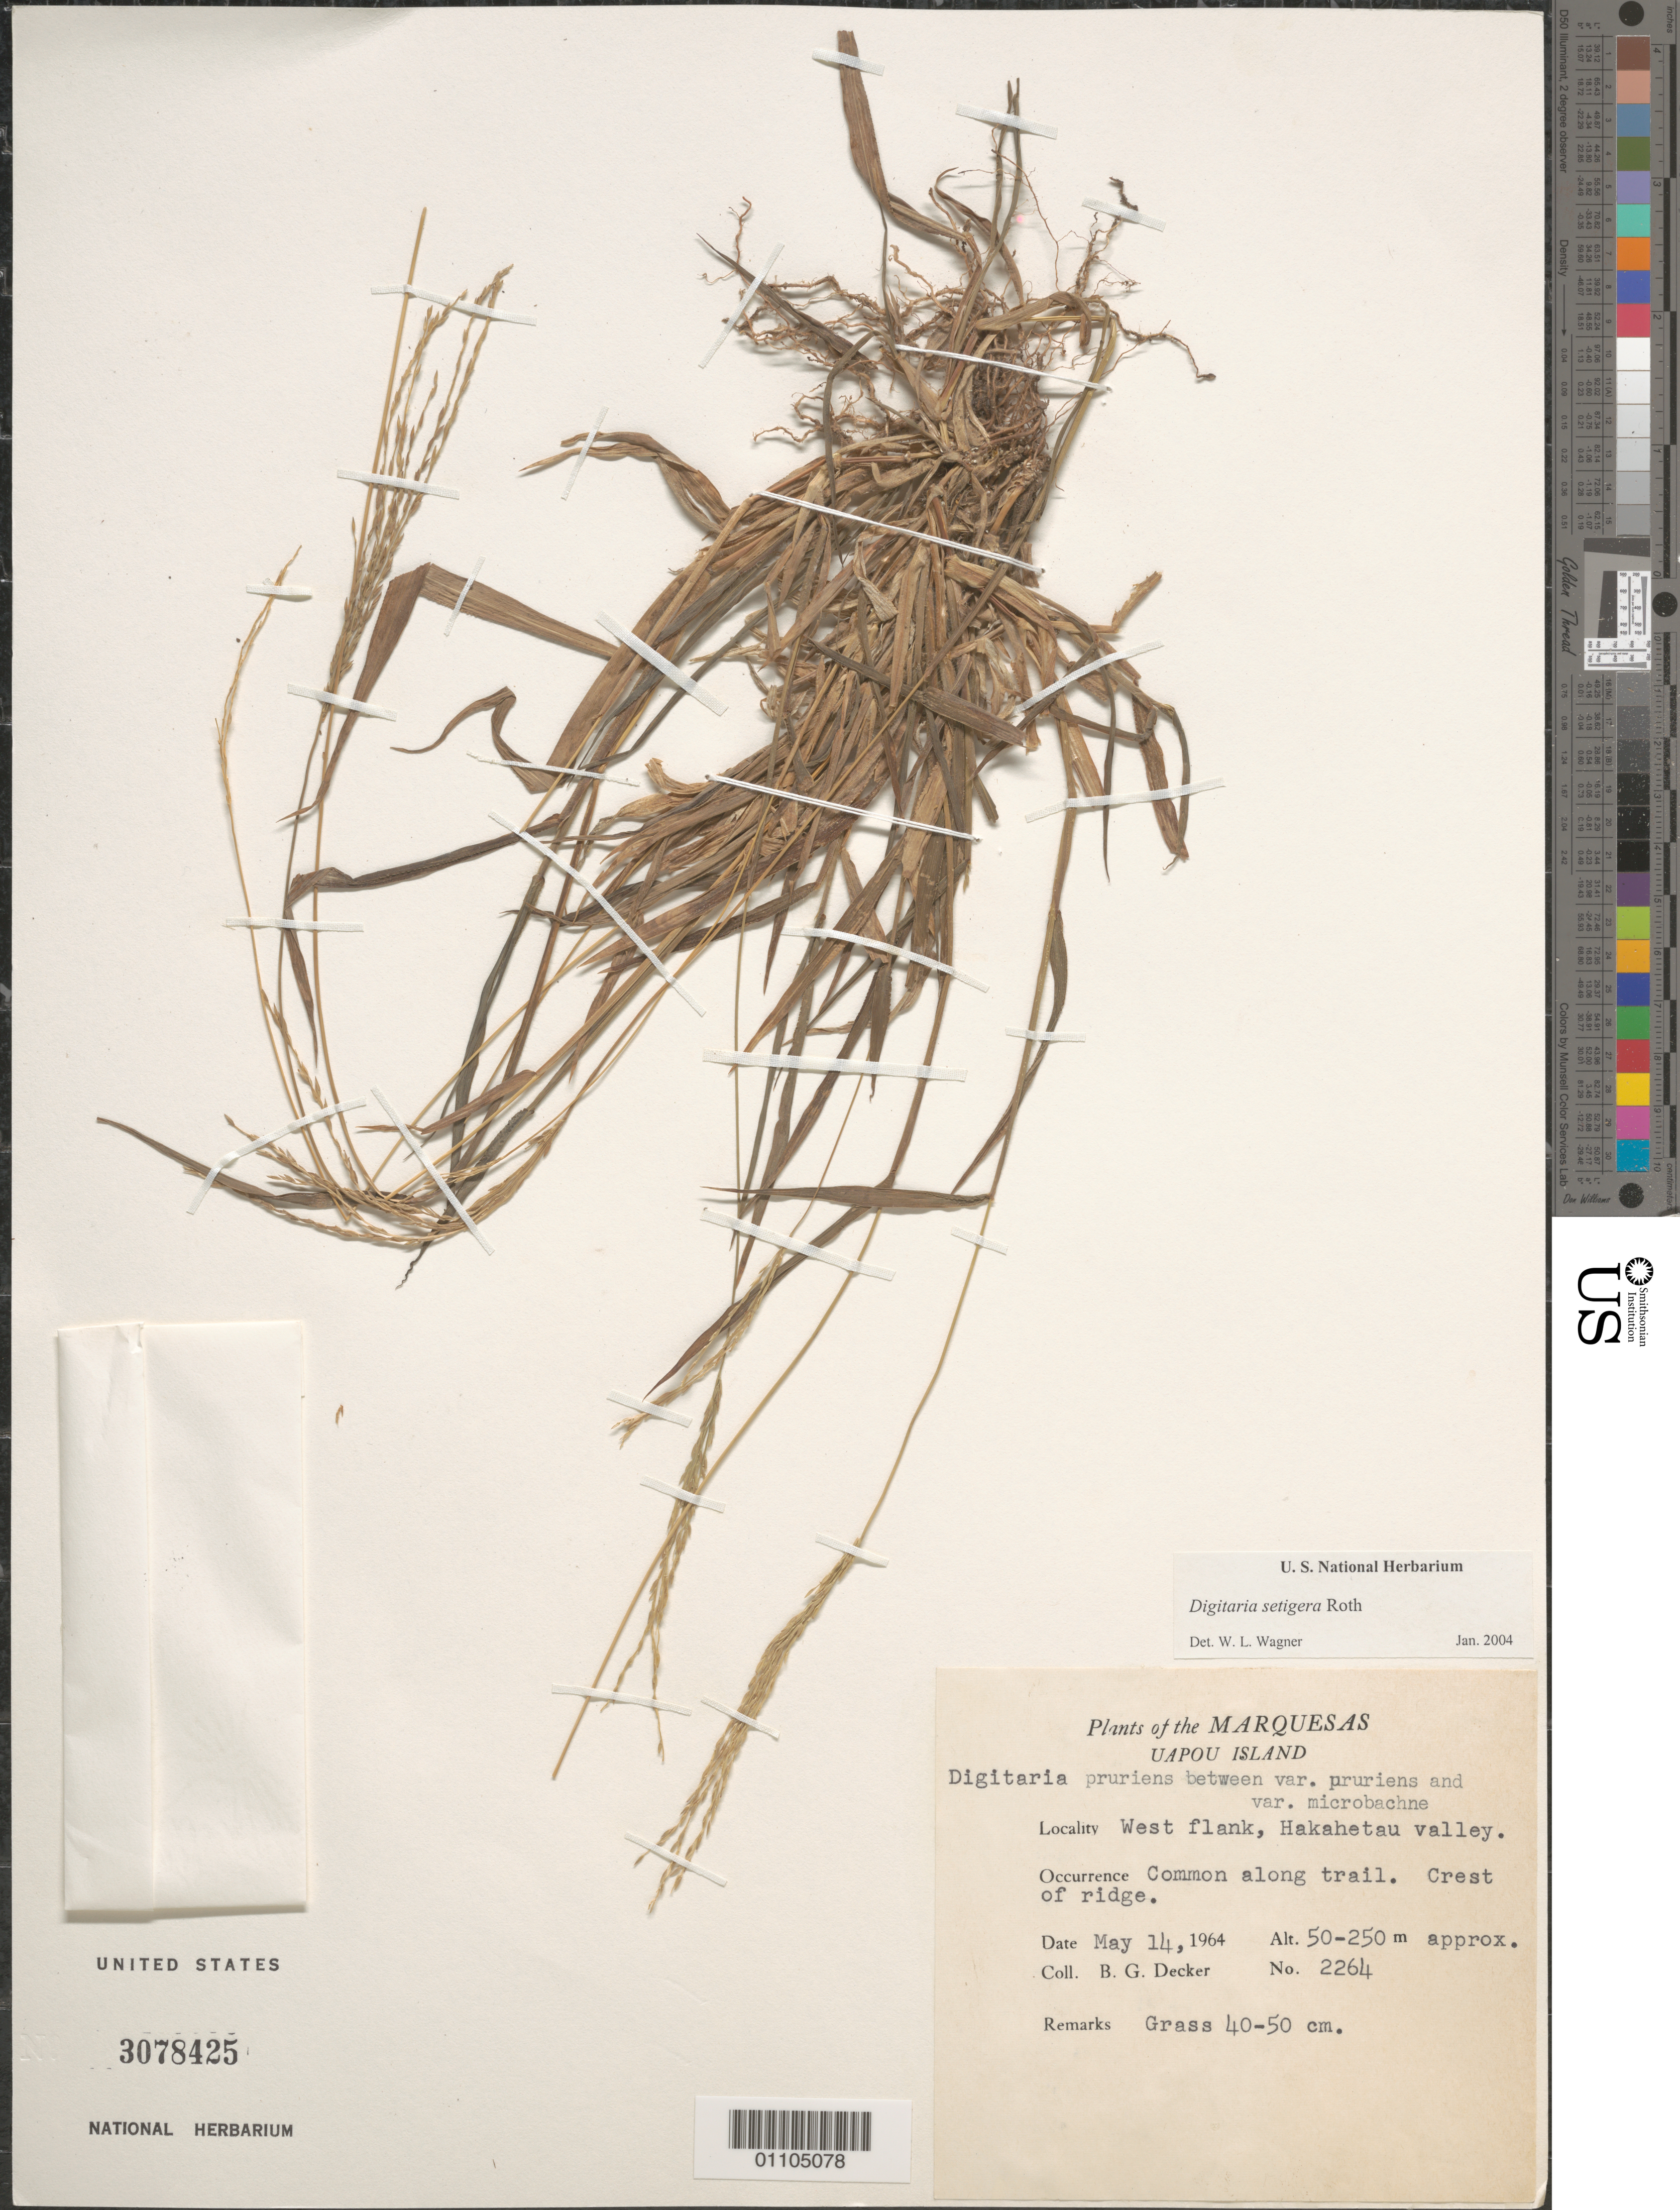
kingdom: Plantae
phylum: Tracheophyta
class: Liliopsida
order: Poales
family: Poaceae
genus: Digitaria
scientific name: Digitaria setigera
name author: Roth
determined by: Wagner, W. L., (BOT), Smithsonian Institution - National Museum of Natural History (UNITED STATES)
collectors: B. G. Decker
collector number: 2264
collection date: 1964-05-14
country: French Polynesia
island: Ua Pou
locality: Hakahetau Valley, W flank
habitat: Crest of ridge, along trail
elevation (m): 50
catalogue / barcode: US 3078425